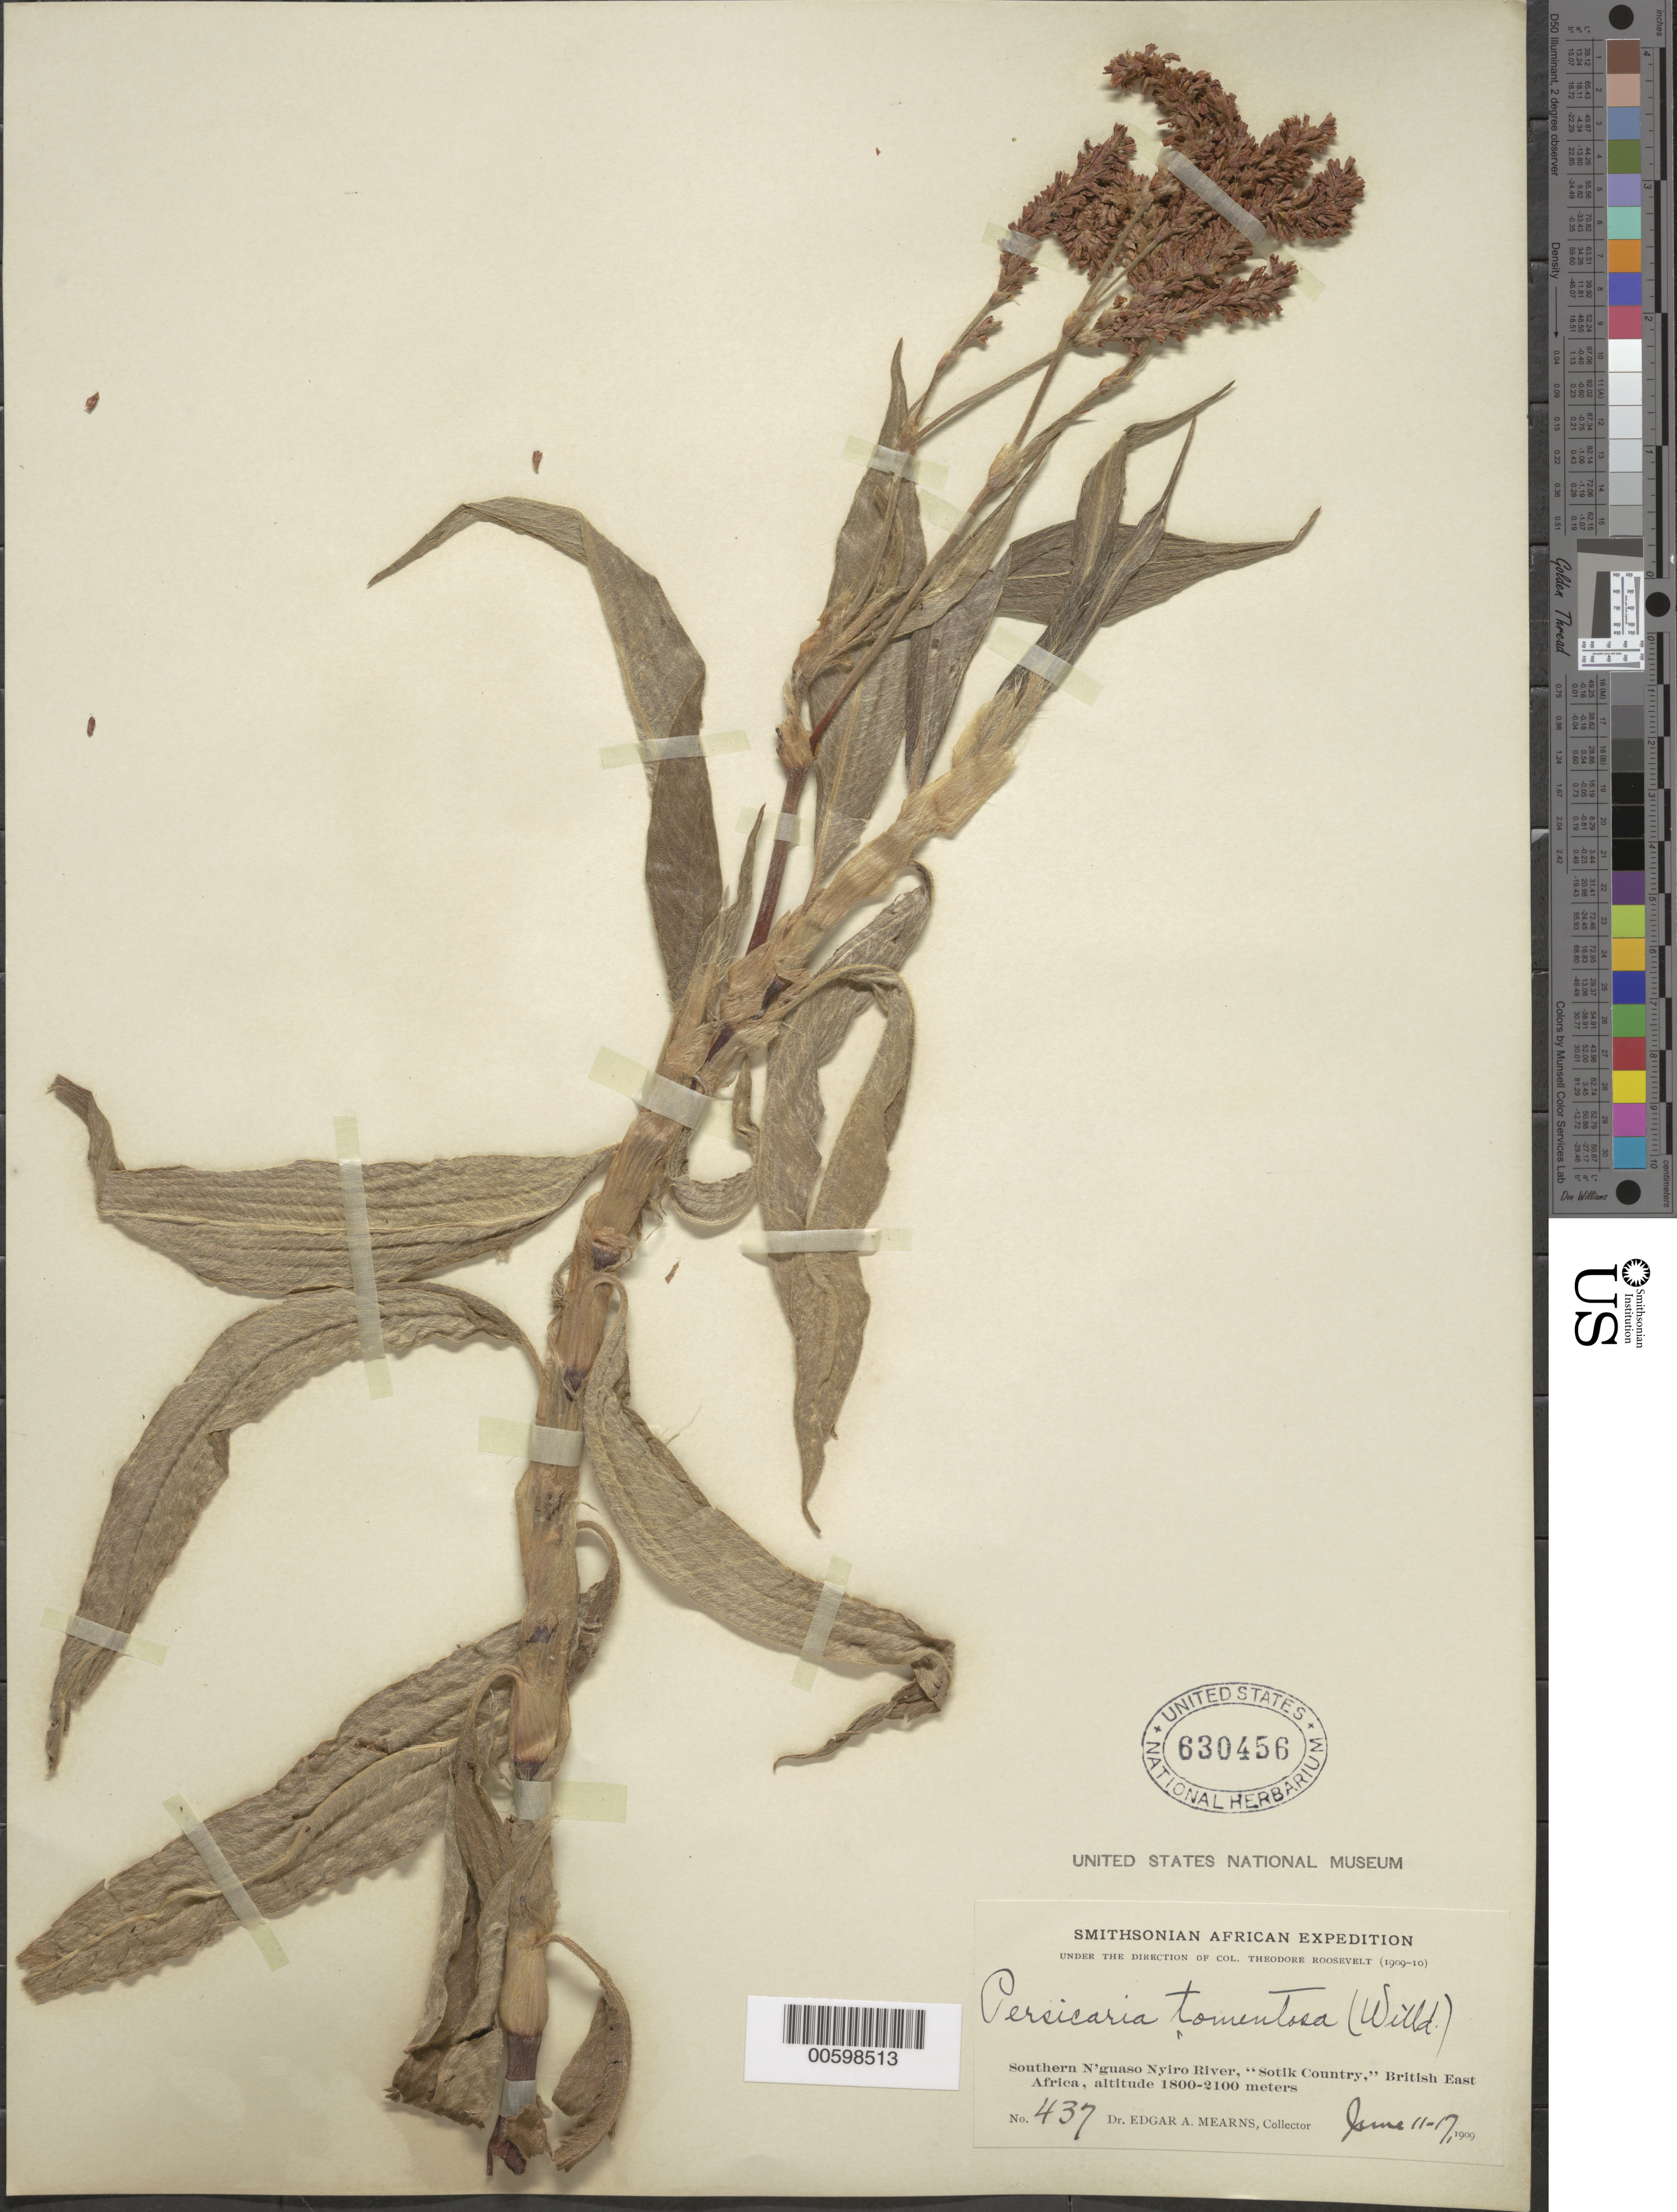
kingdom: Plantae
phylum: Tracheophyta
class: Magnoliopsida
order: Caryophyllales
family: Polygonaceae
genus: Persicaria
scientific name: Persicaria tomentosa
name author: Willd.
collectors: E. A. Mearns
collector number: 437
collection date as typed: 11 Jun 1909 to 17 Jun 1909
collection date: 1909-06-11/1909-06-17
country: Kenya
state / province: Bomet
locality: Southern Nguaso Nyiro river, Sotik area. Nyanza.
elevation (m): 1800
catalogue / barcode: US 630456